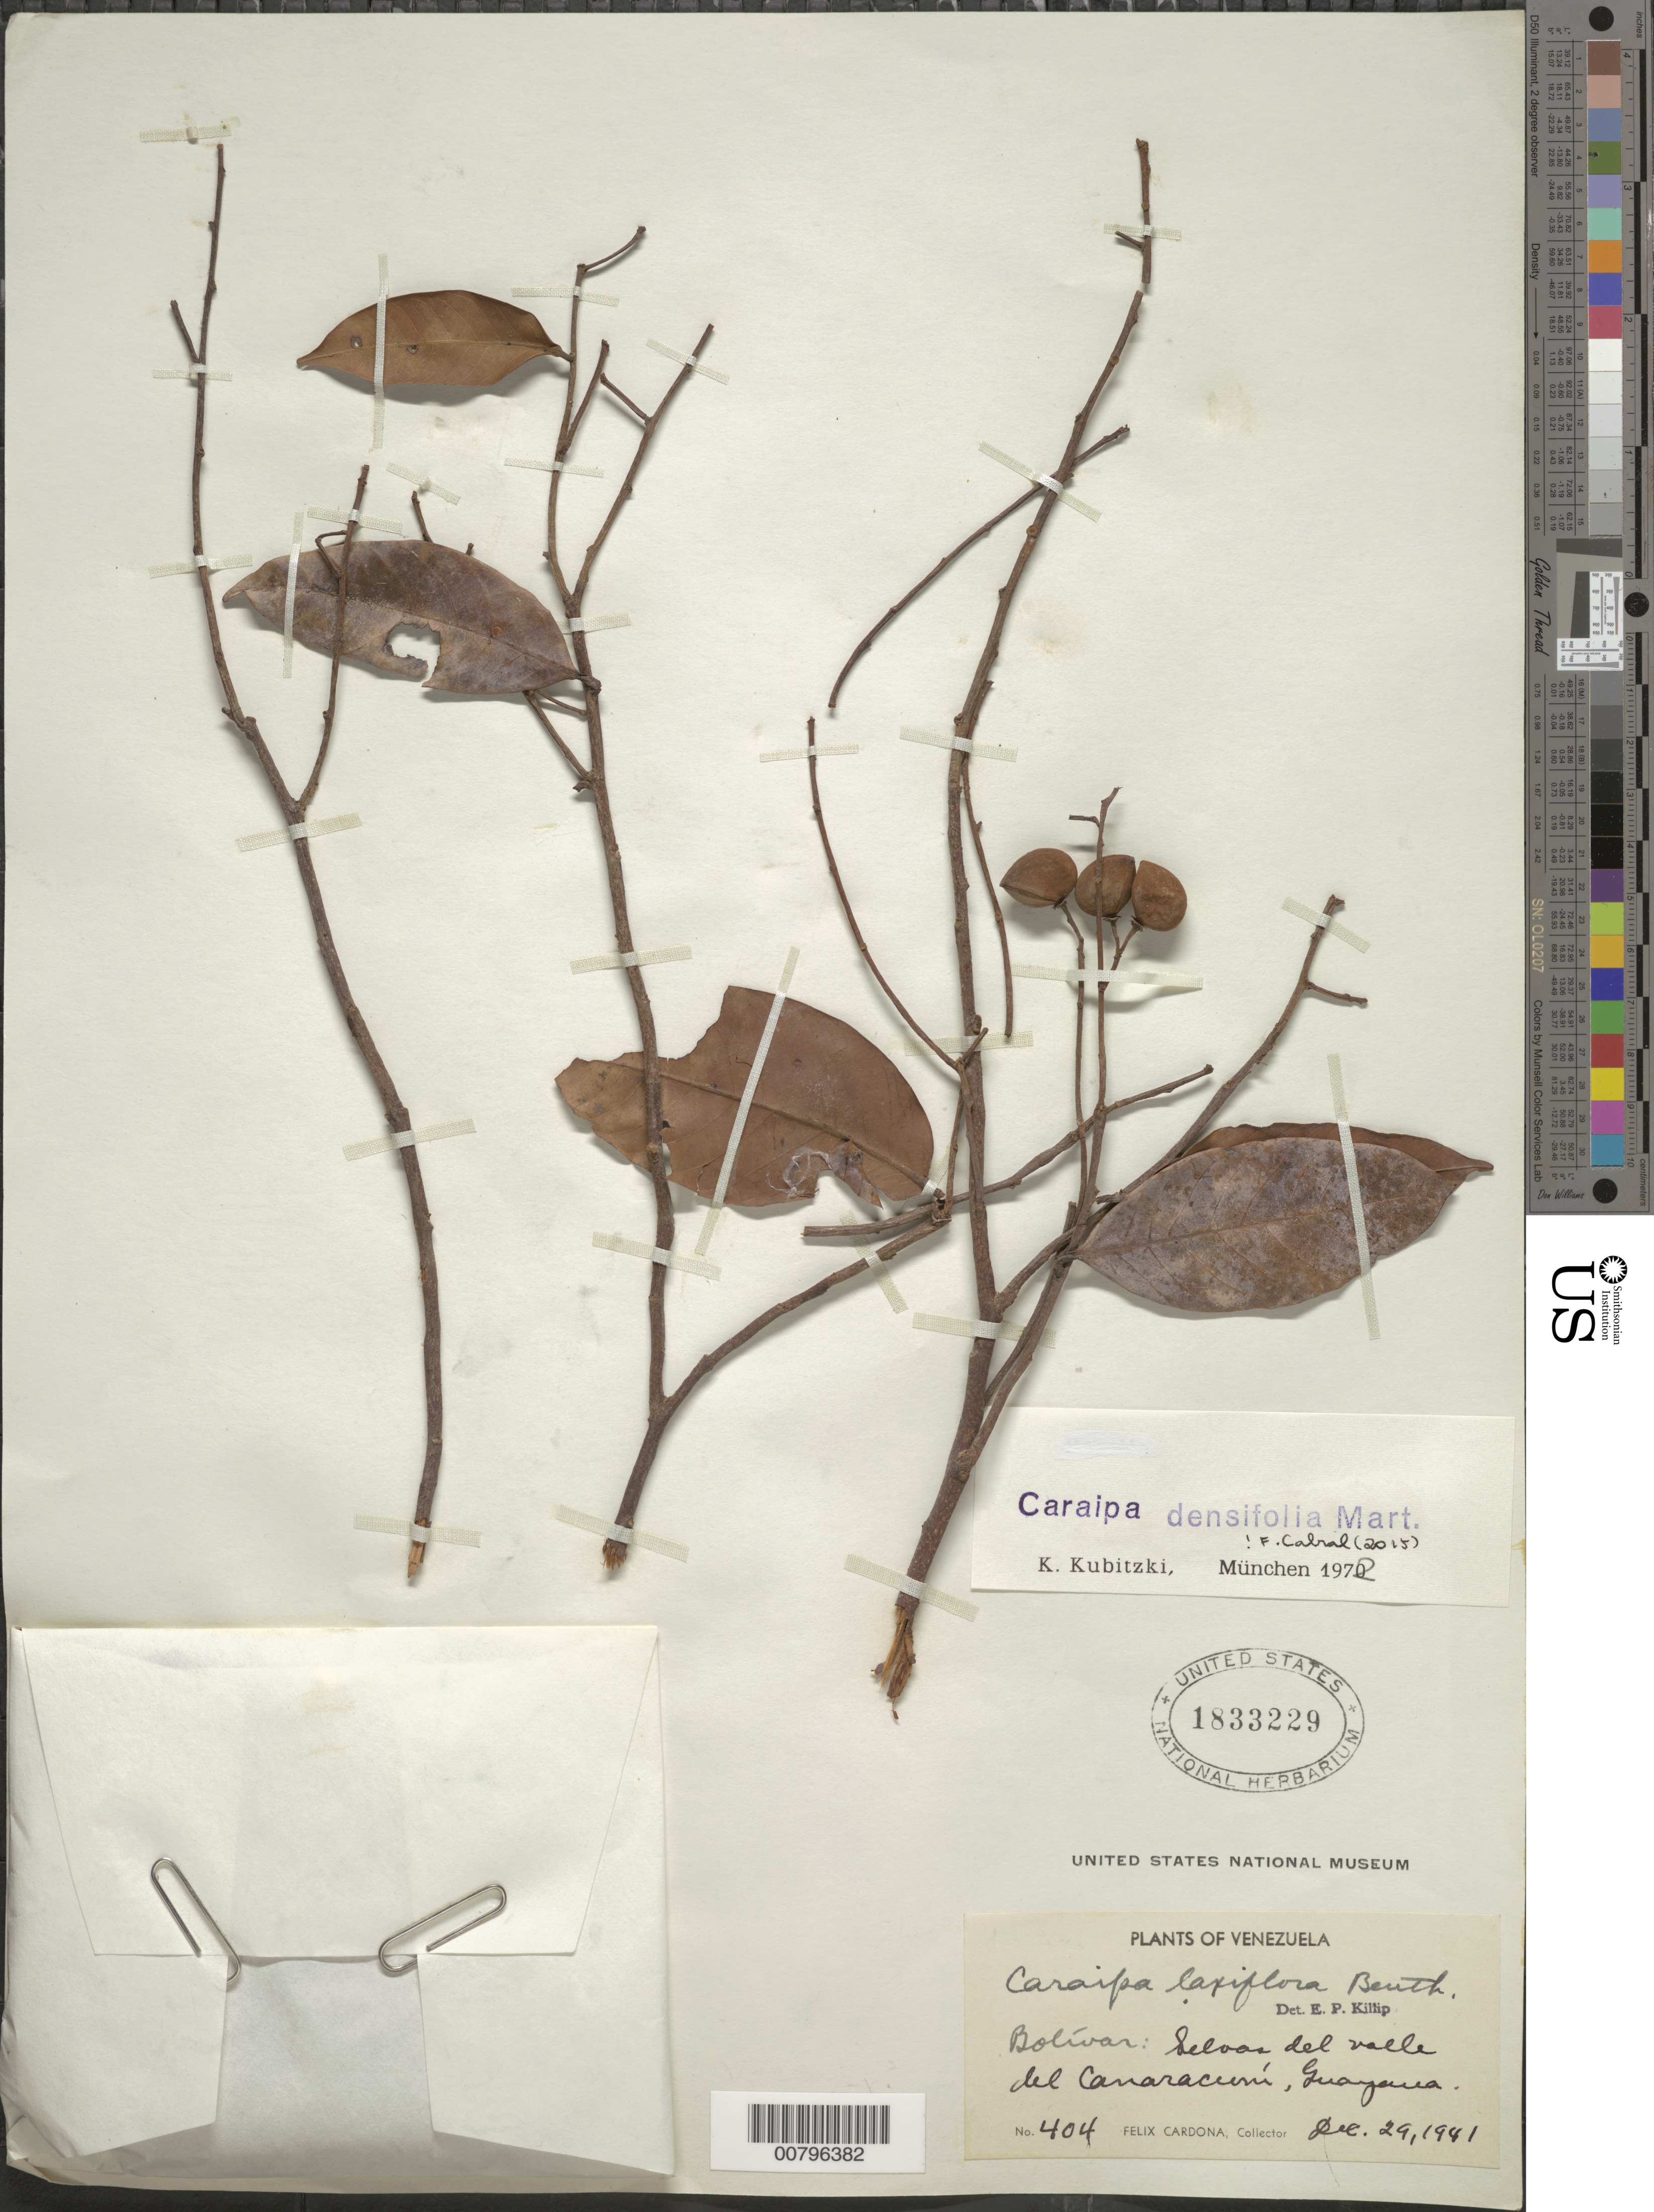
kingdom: Plantae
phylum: Tracheophyta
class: Magnoliopsida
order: Malpighiales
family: Calophyllaceae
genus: Caraipa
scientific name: Caraipa densifolia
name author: Mart.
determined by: (M) Universitat Munchen, Institut fur Systematische Botanik (GERMANY)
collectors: F. Cardona Puig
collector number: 404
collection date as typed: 29-Dec-41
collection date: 1941-12-29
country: Venezuela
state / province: Bolívar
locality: Valle de Carraracuní, Alto Caura, Guayana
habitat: Selvas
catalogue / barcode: US 1833229